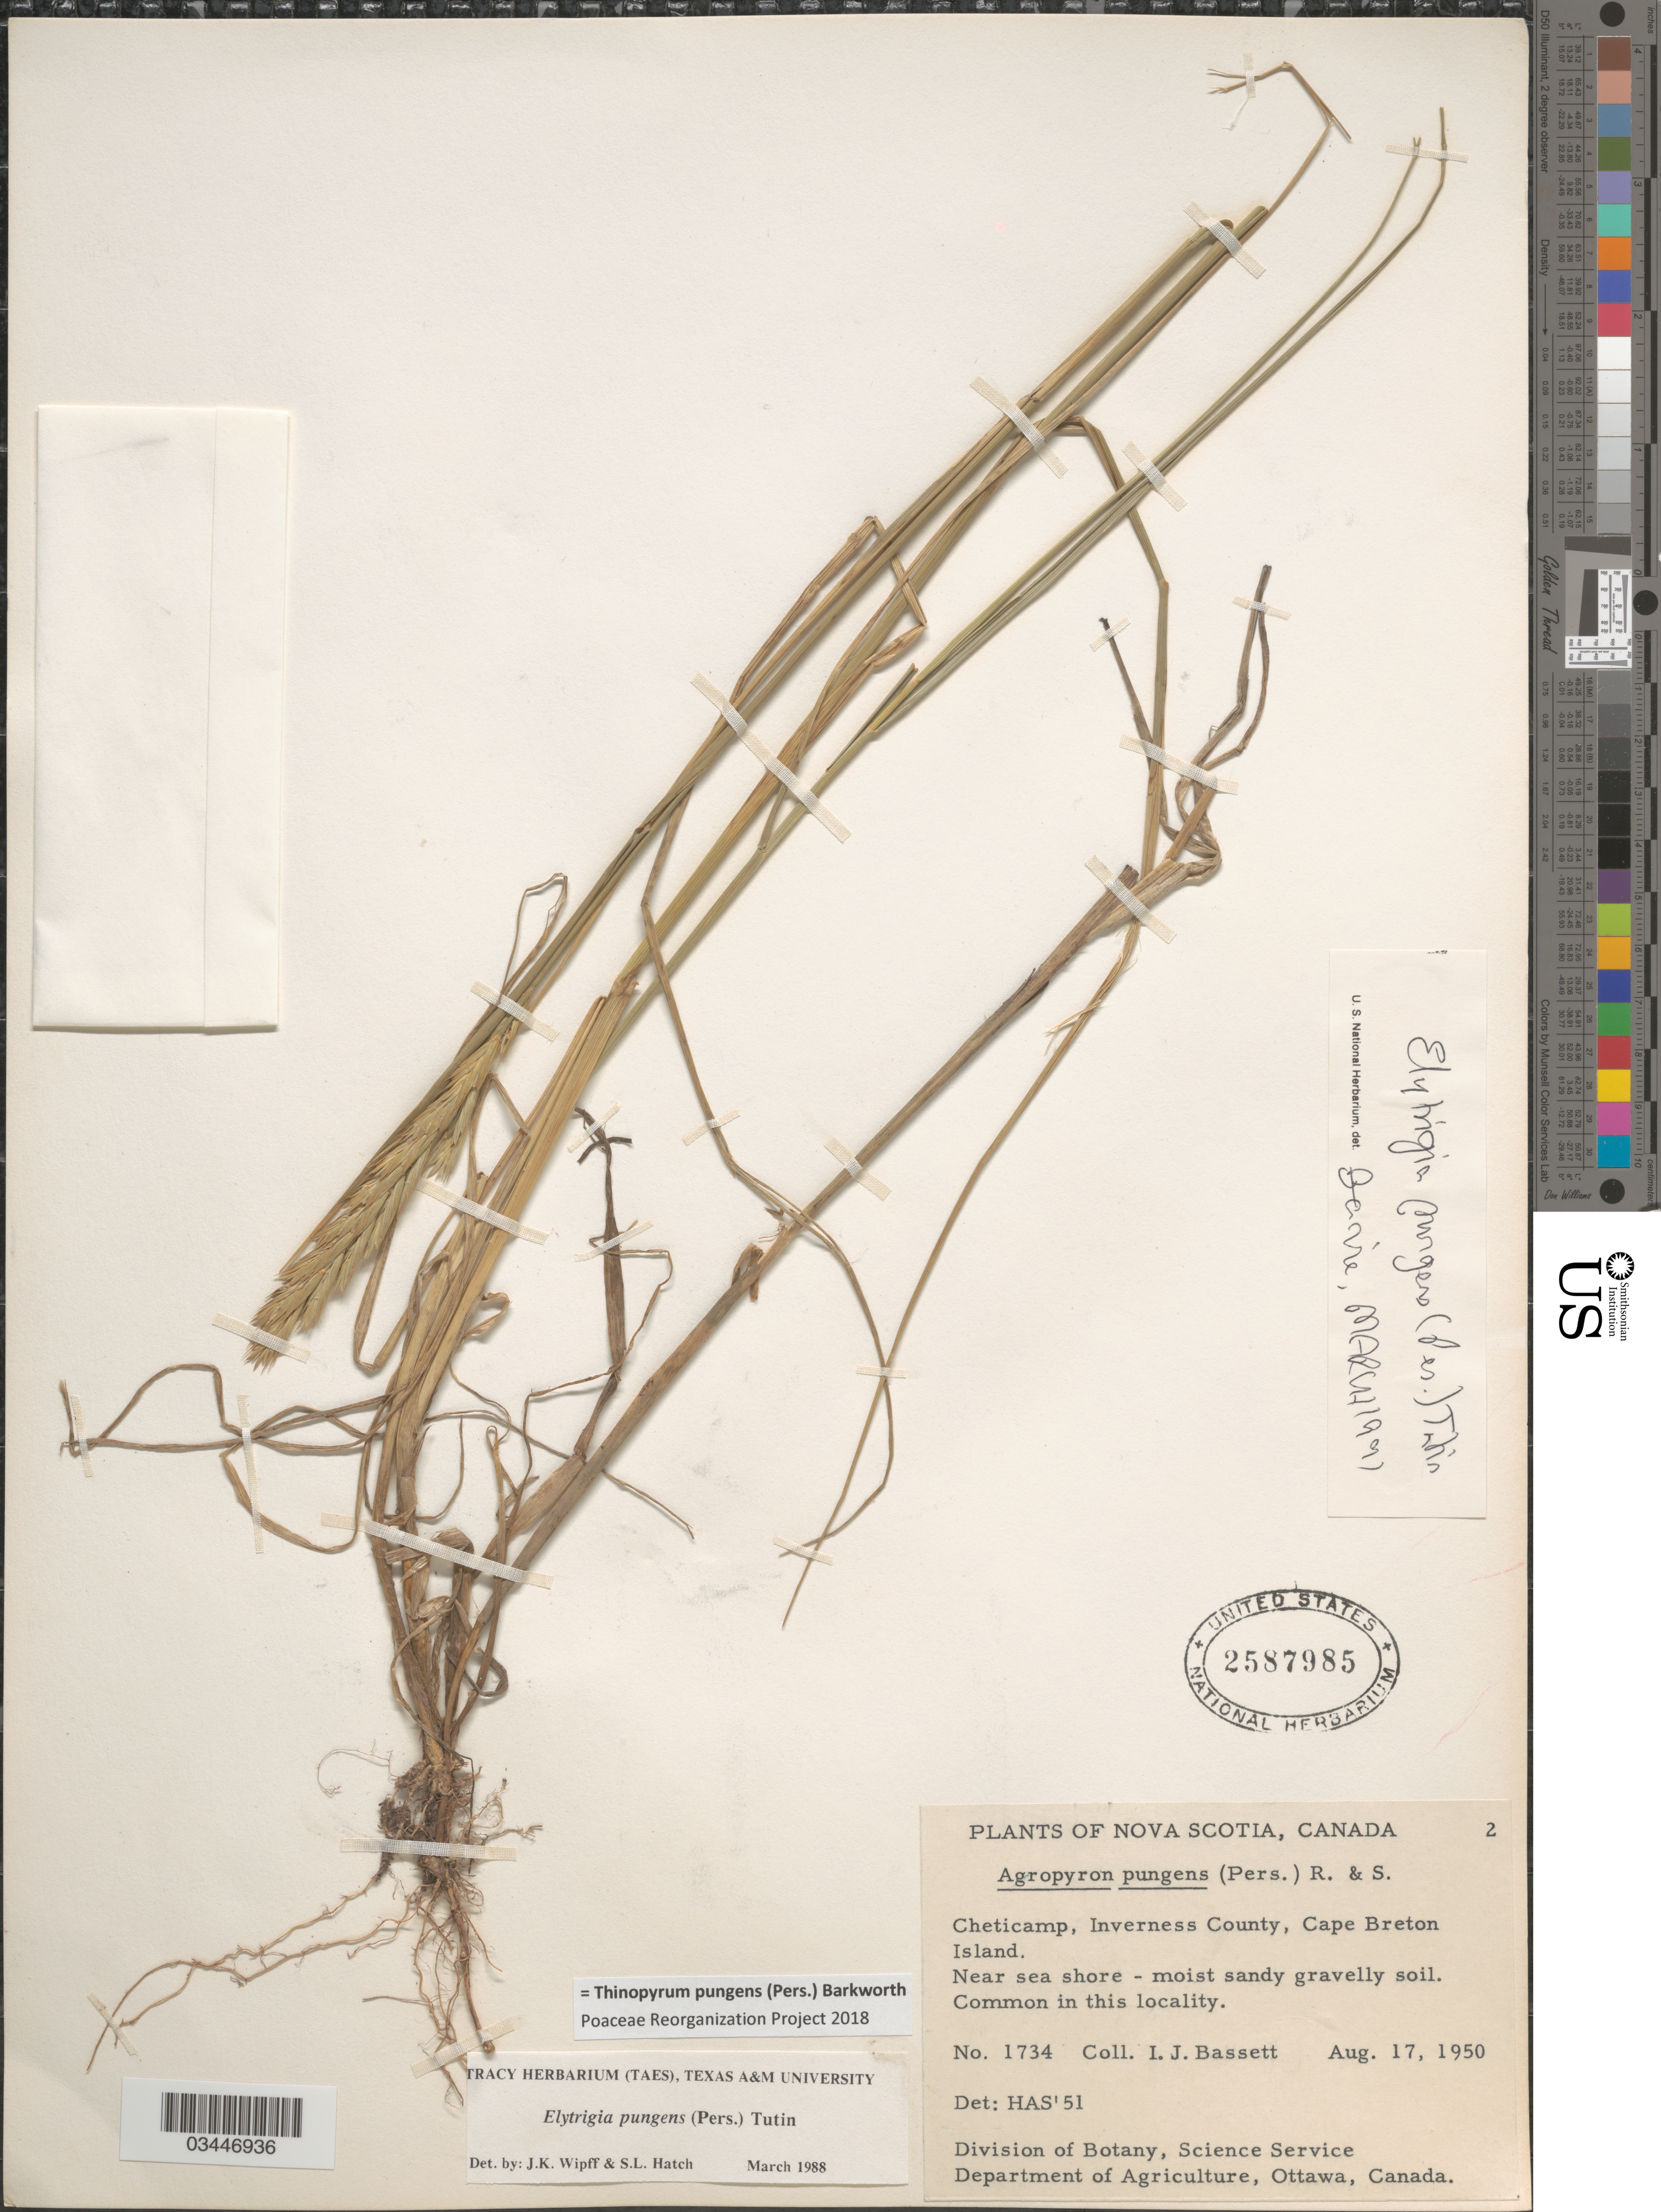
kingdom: Plantae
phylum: Tracheophyta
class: Liliopsida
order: Poales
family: Poaceae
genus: Thinopyrum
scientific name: Thinopyrum pungens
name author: (Pers.) Barkworth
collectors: I. Bassett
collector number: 1734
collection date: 1950-08-17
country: Canada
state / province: Nova Scotia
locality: Cheticamp, Inverness County, Cape Breton Island. Near sea shore - moist sandy gravelly soil. Common on this locality.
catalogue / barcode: US 2587985